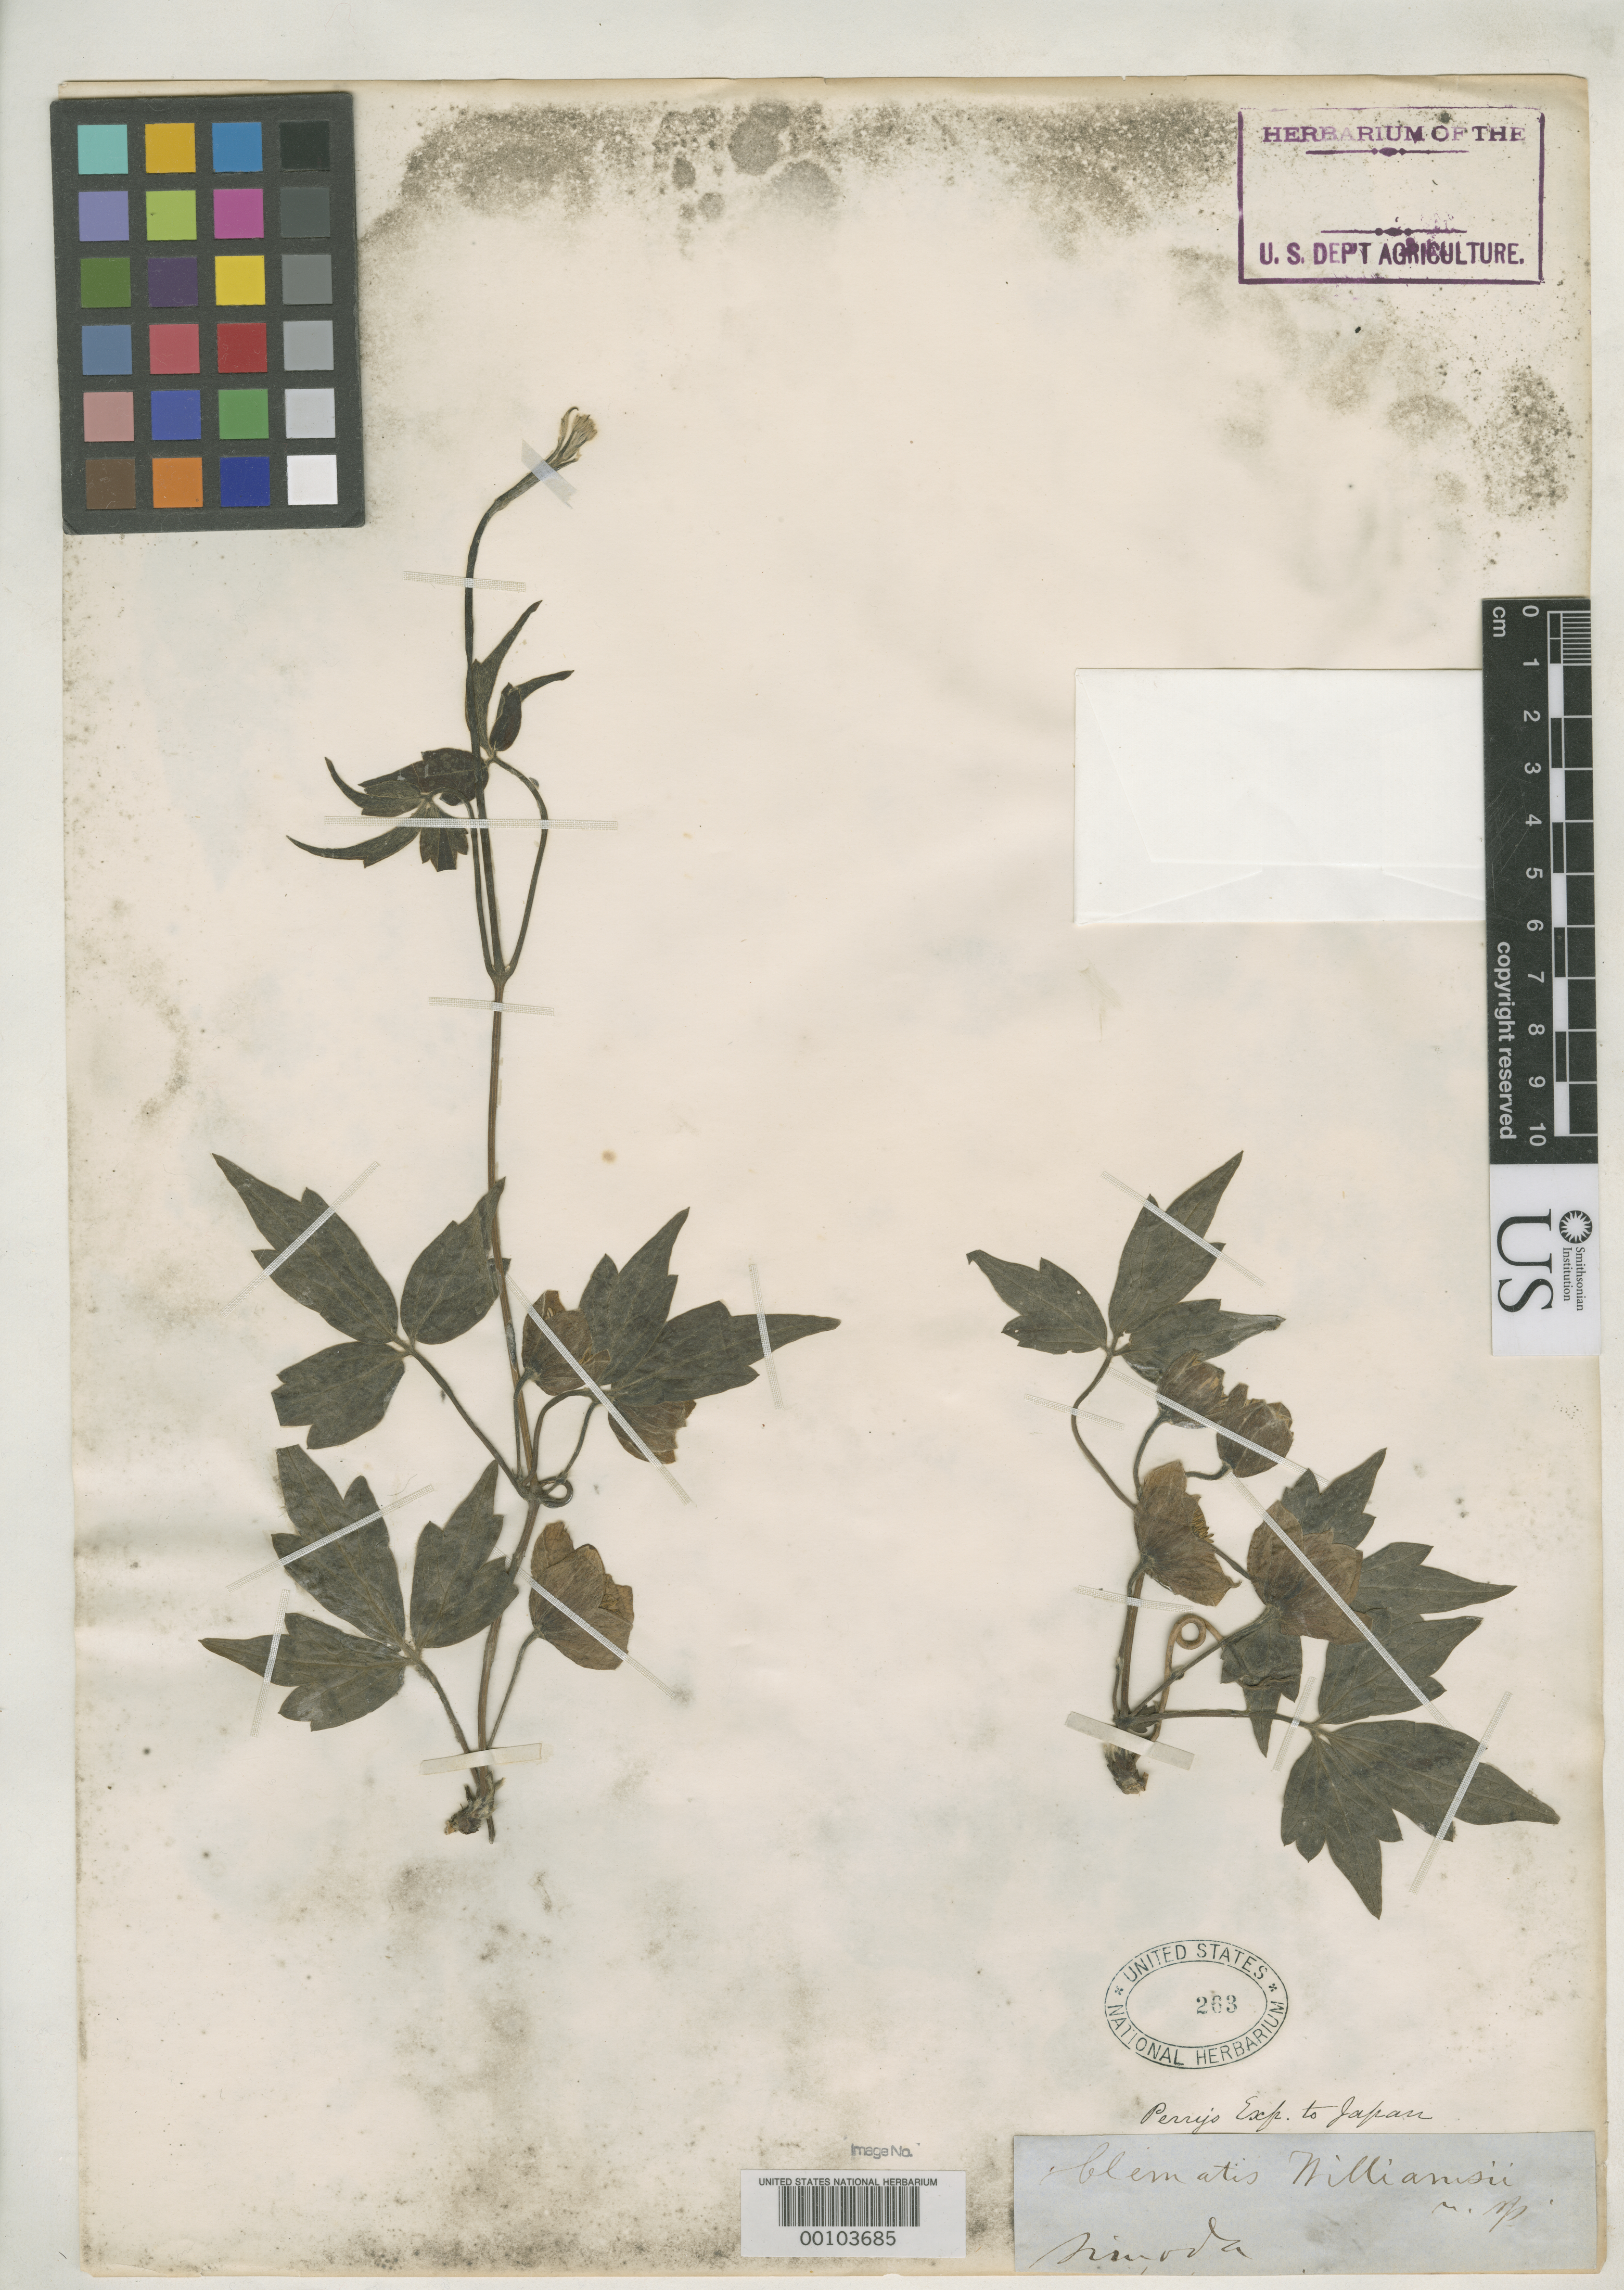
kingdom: Plantae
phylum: Tracheophyta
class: Magnoliopsida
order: Ranunculales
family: Ranunculaceae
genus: Clematis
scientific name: Clematis williamsii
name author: A. Gray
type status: Type Collection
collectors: S. W. Williams & J. Morrow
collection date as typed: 20 Apr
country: Japan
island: Honshu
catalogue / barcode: US 263